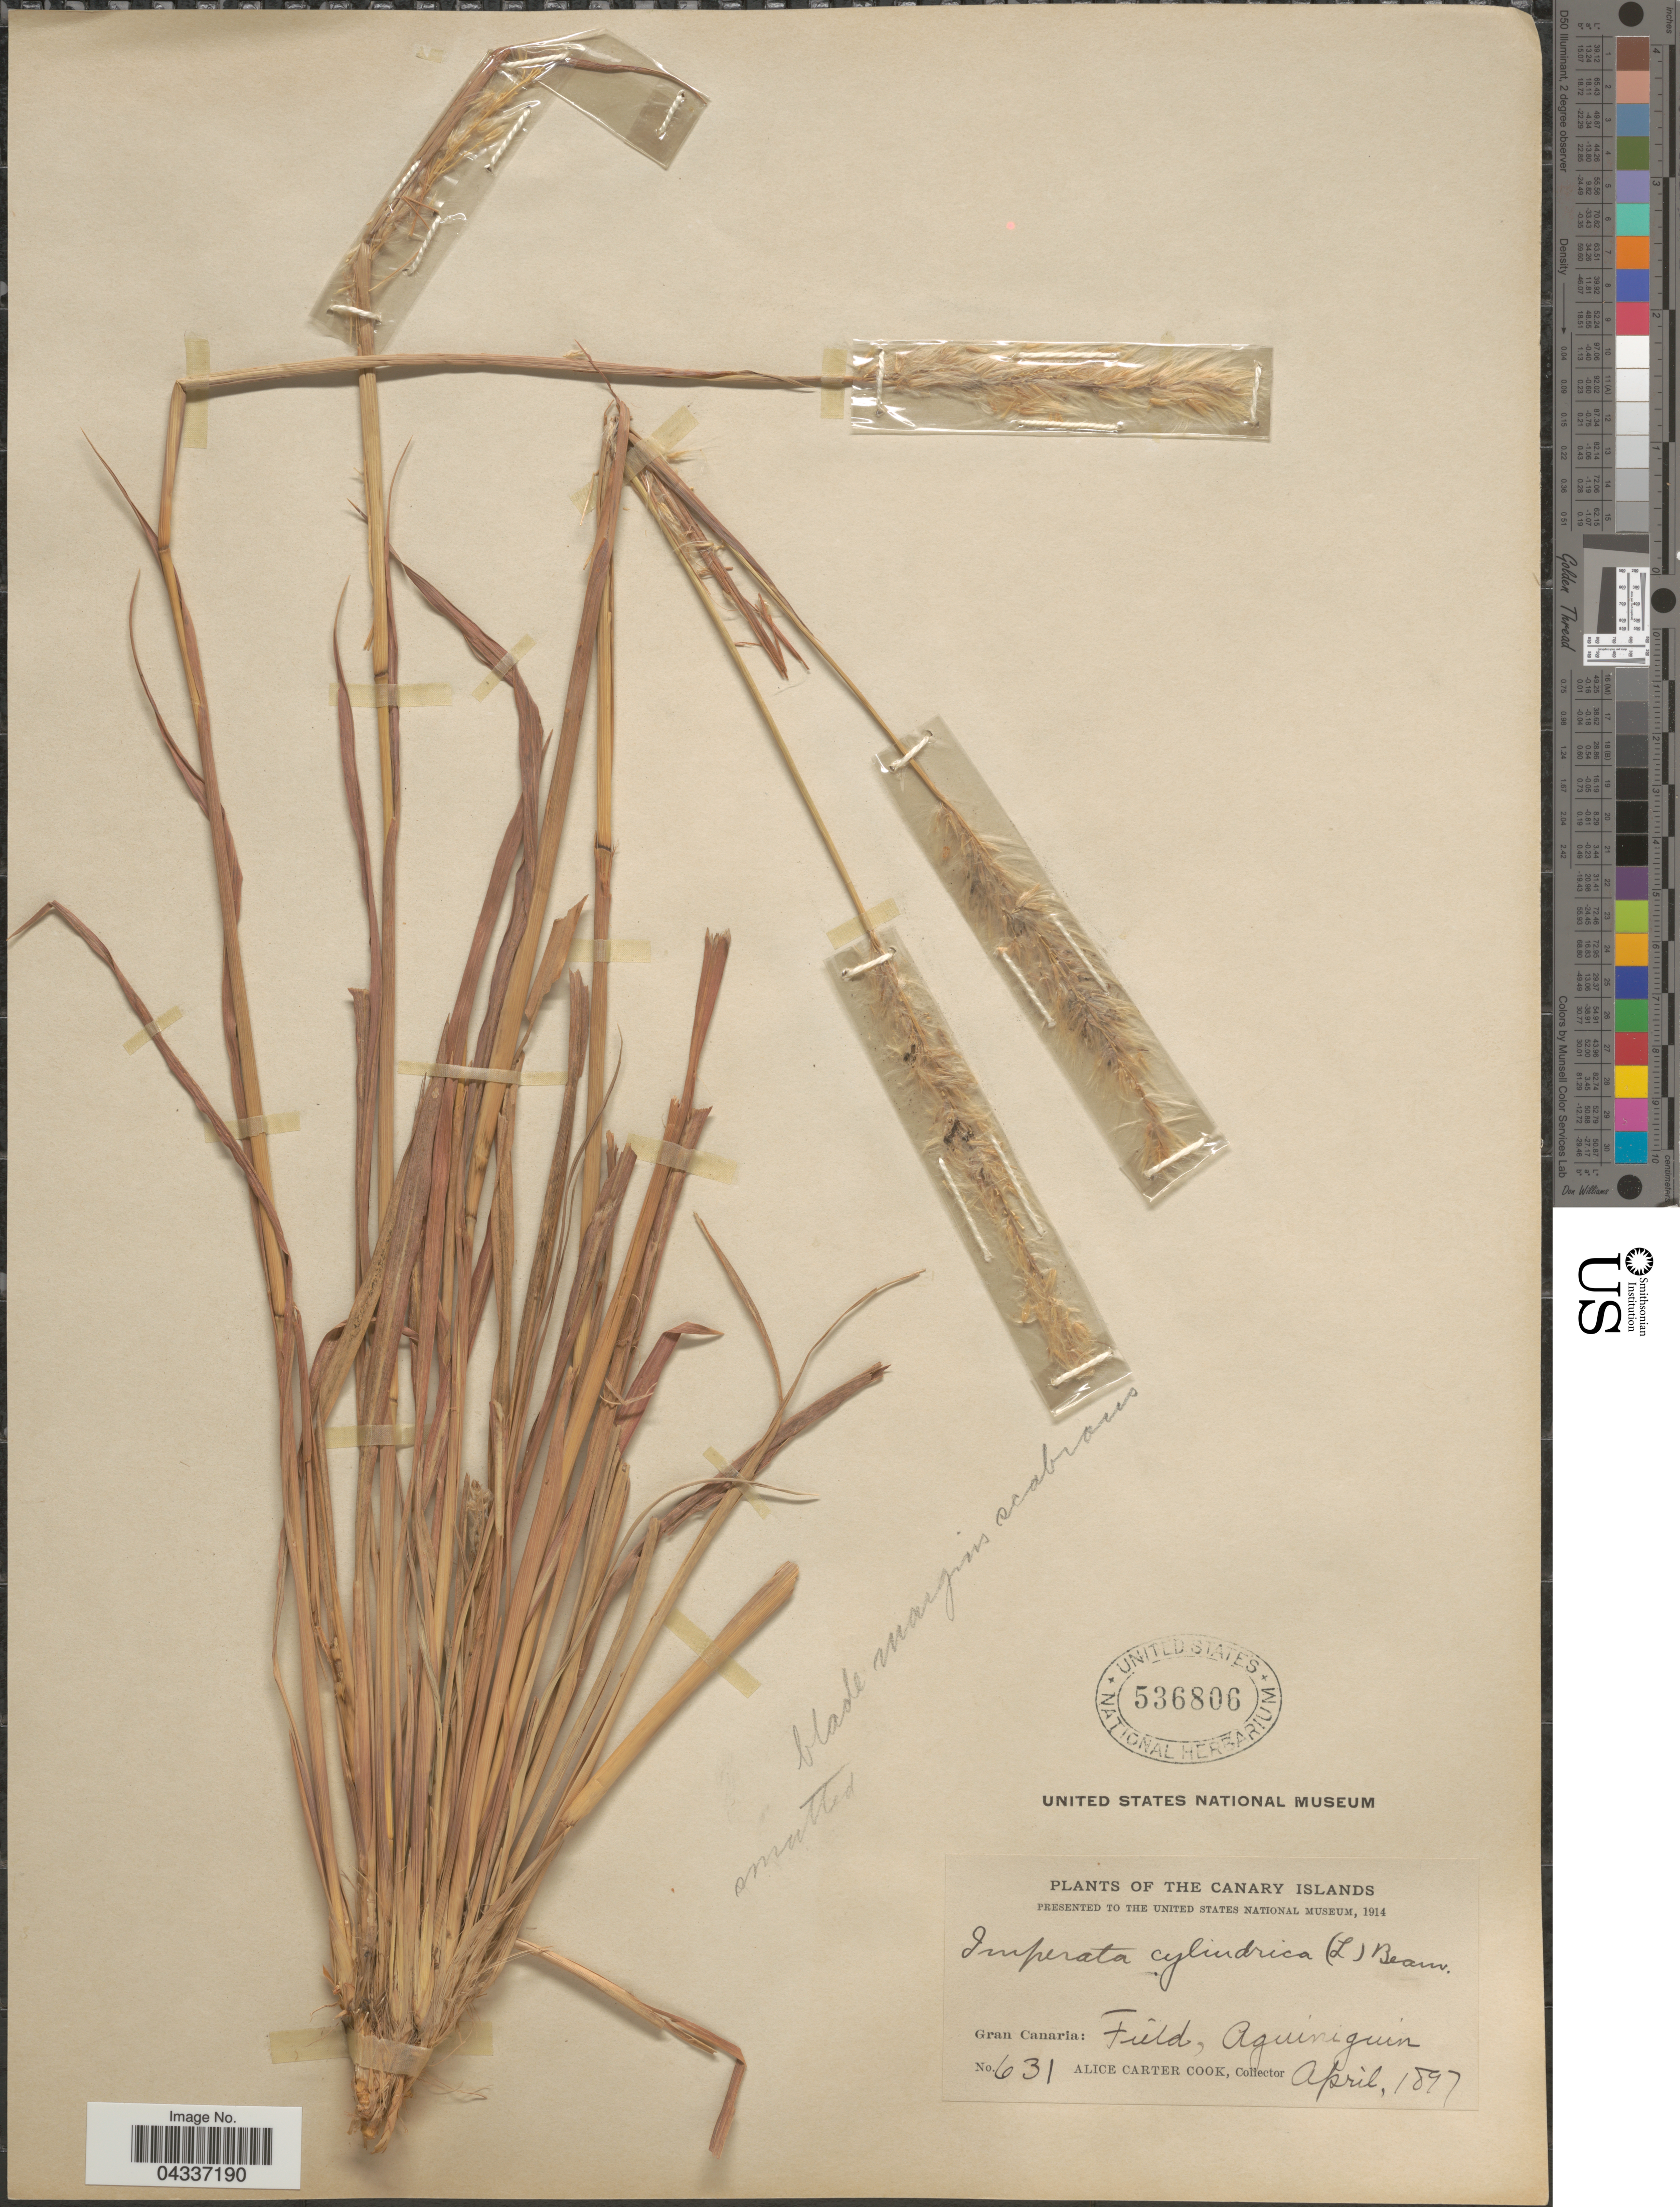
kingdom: Plantae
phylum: Tracheophyta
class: Liliopsida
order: Poales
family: Poaceae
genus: Imperata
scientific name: Imperata cylindrica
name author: (L.) P. Beauv.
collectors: Alice C. Cook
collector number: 631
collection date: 1897-04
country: Spain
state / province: Canarias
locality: The Canary Islands. Gran Canaria: Field, Aguiniguin.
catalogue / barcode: US 536806